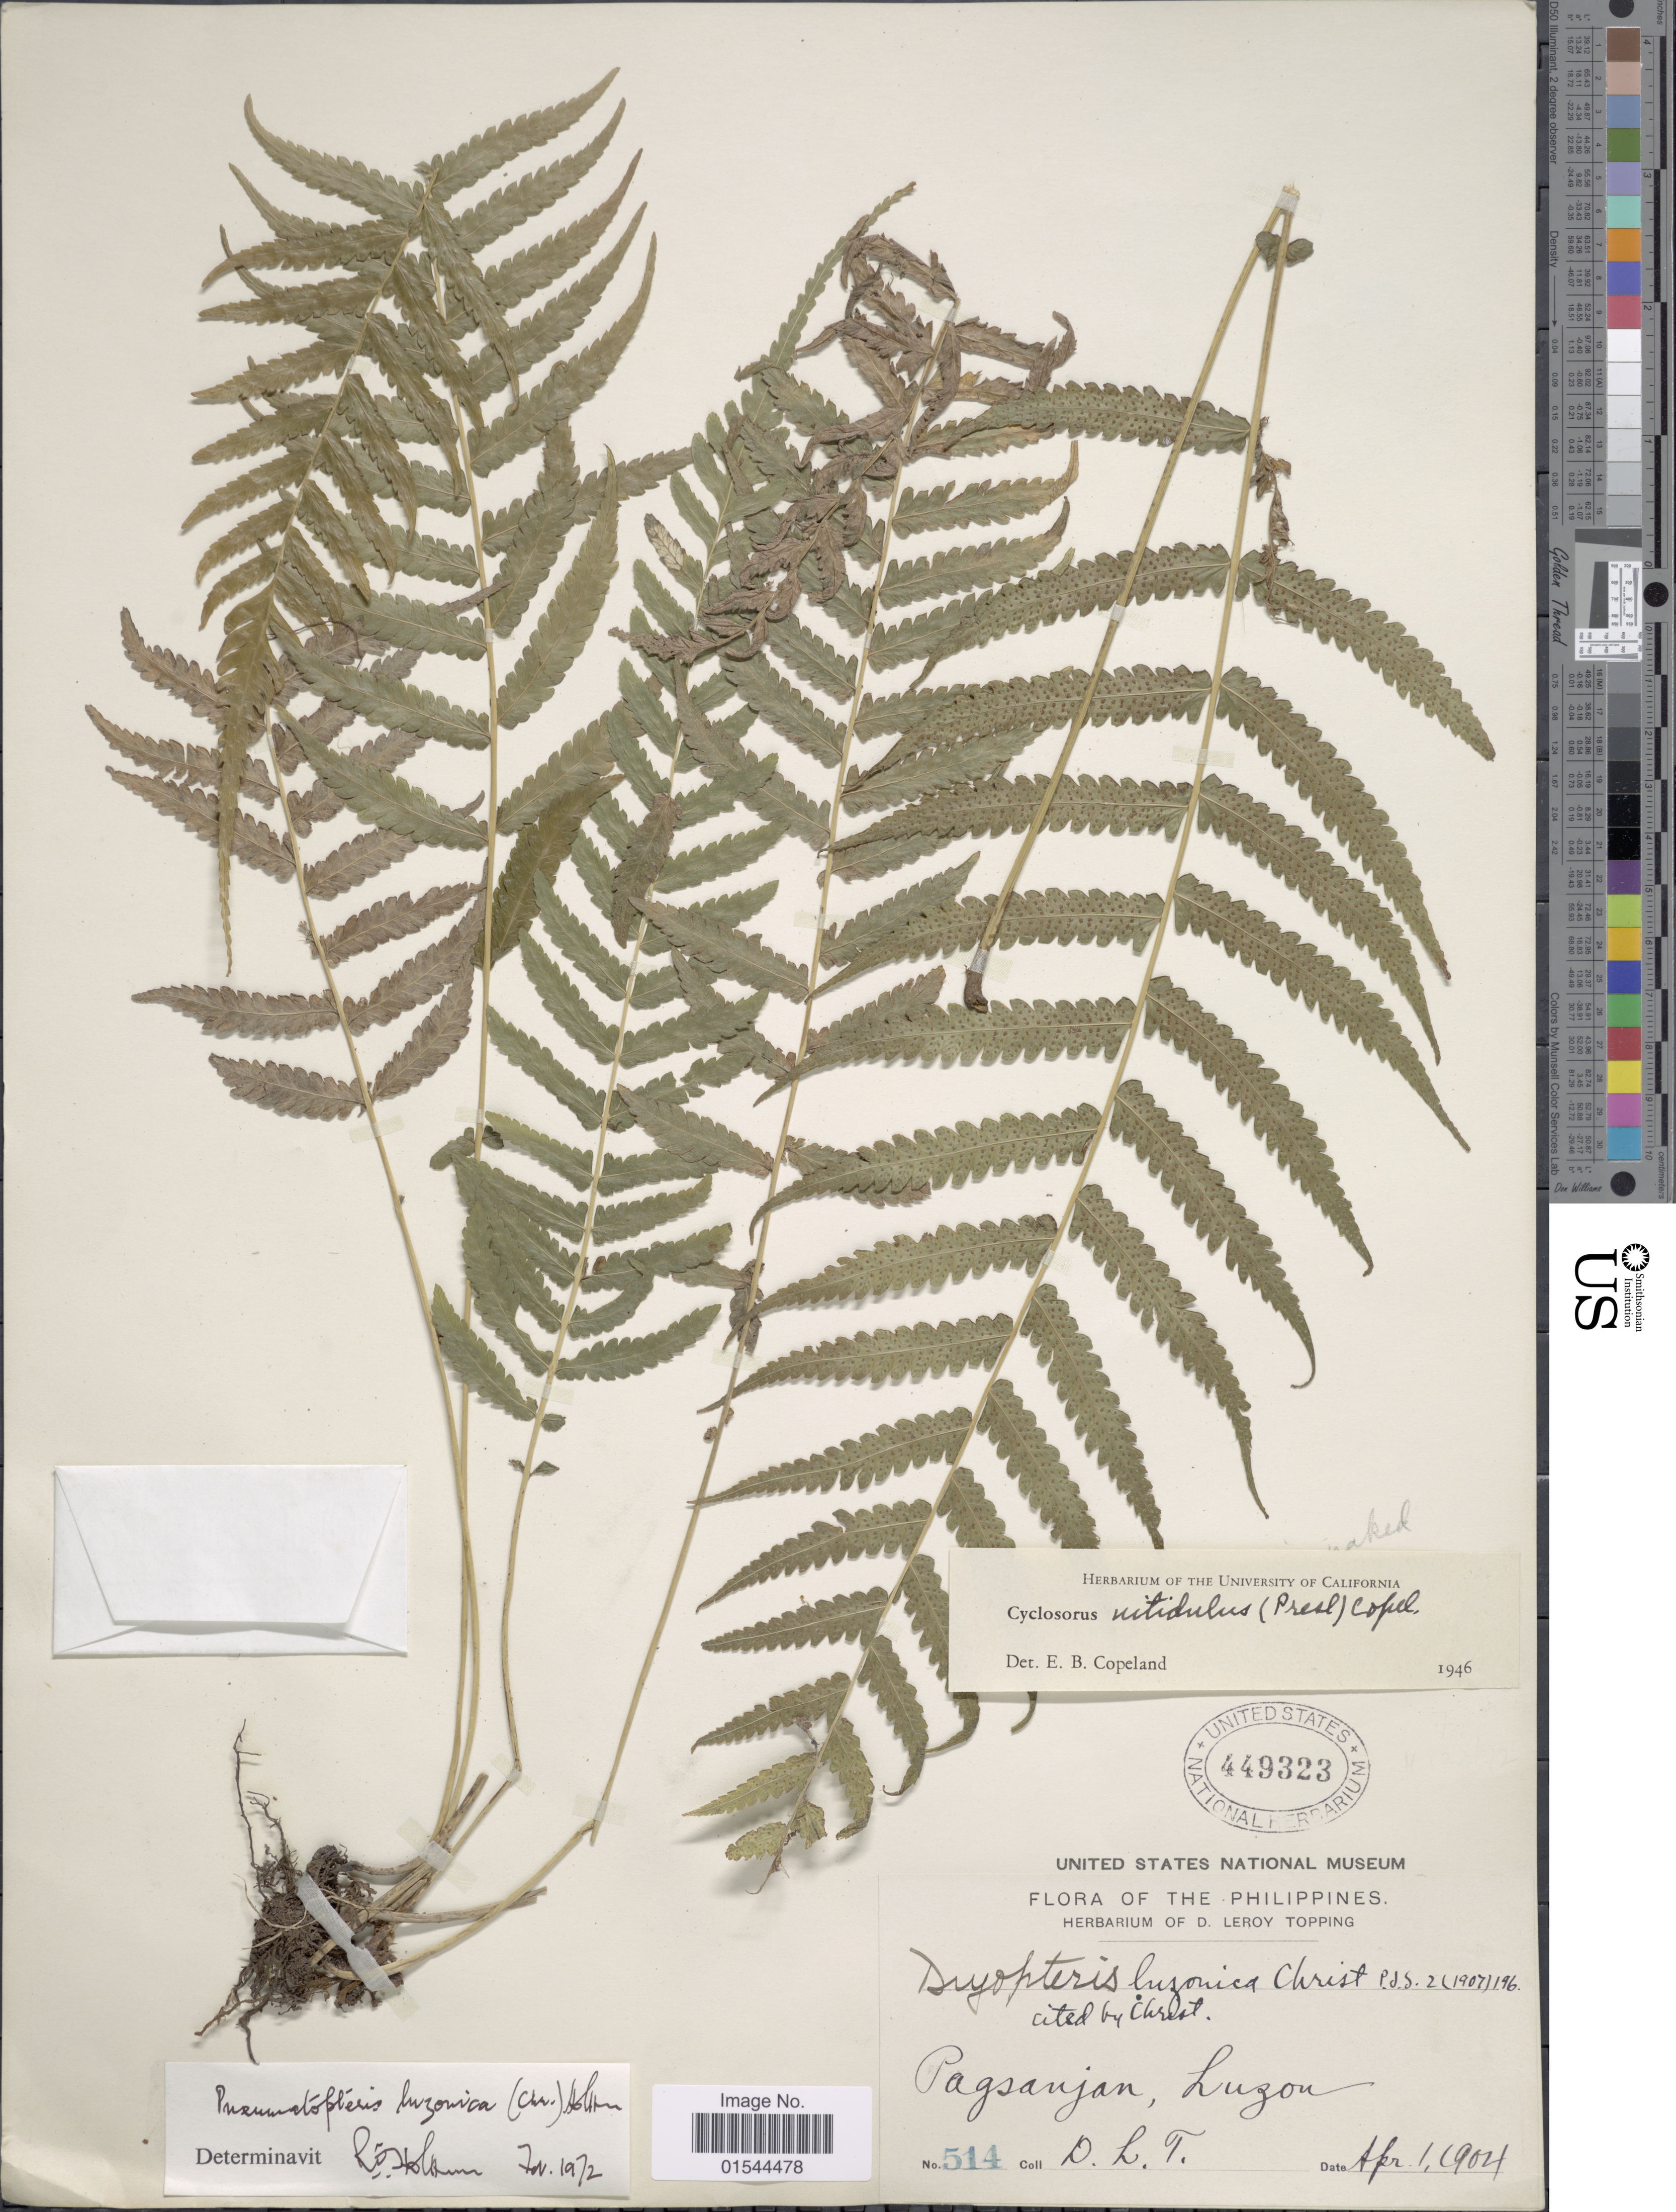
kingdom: Plantae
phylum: Tracheophyta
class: Polypodiopsida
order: Polypodiales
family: Thelypteridaceae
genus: Pneumatopteris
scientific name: Pneumatopteris laevis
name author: (Mett.) Holttum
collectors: D. L. Topping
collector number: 514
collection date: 1904-04-01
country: Philippines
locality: Pagsanjan, Luzon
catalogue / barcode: US 449323